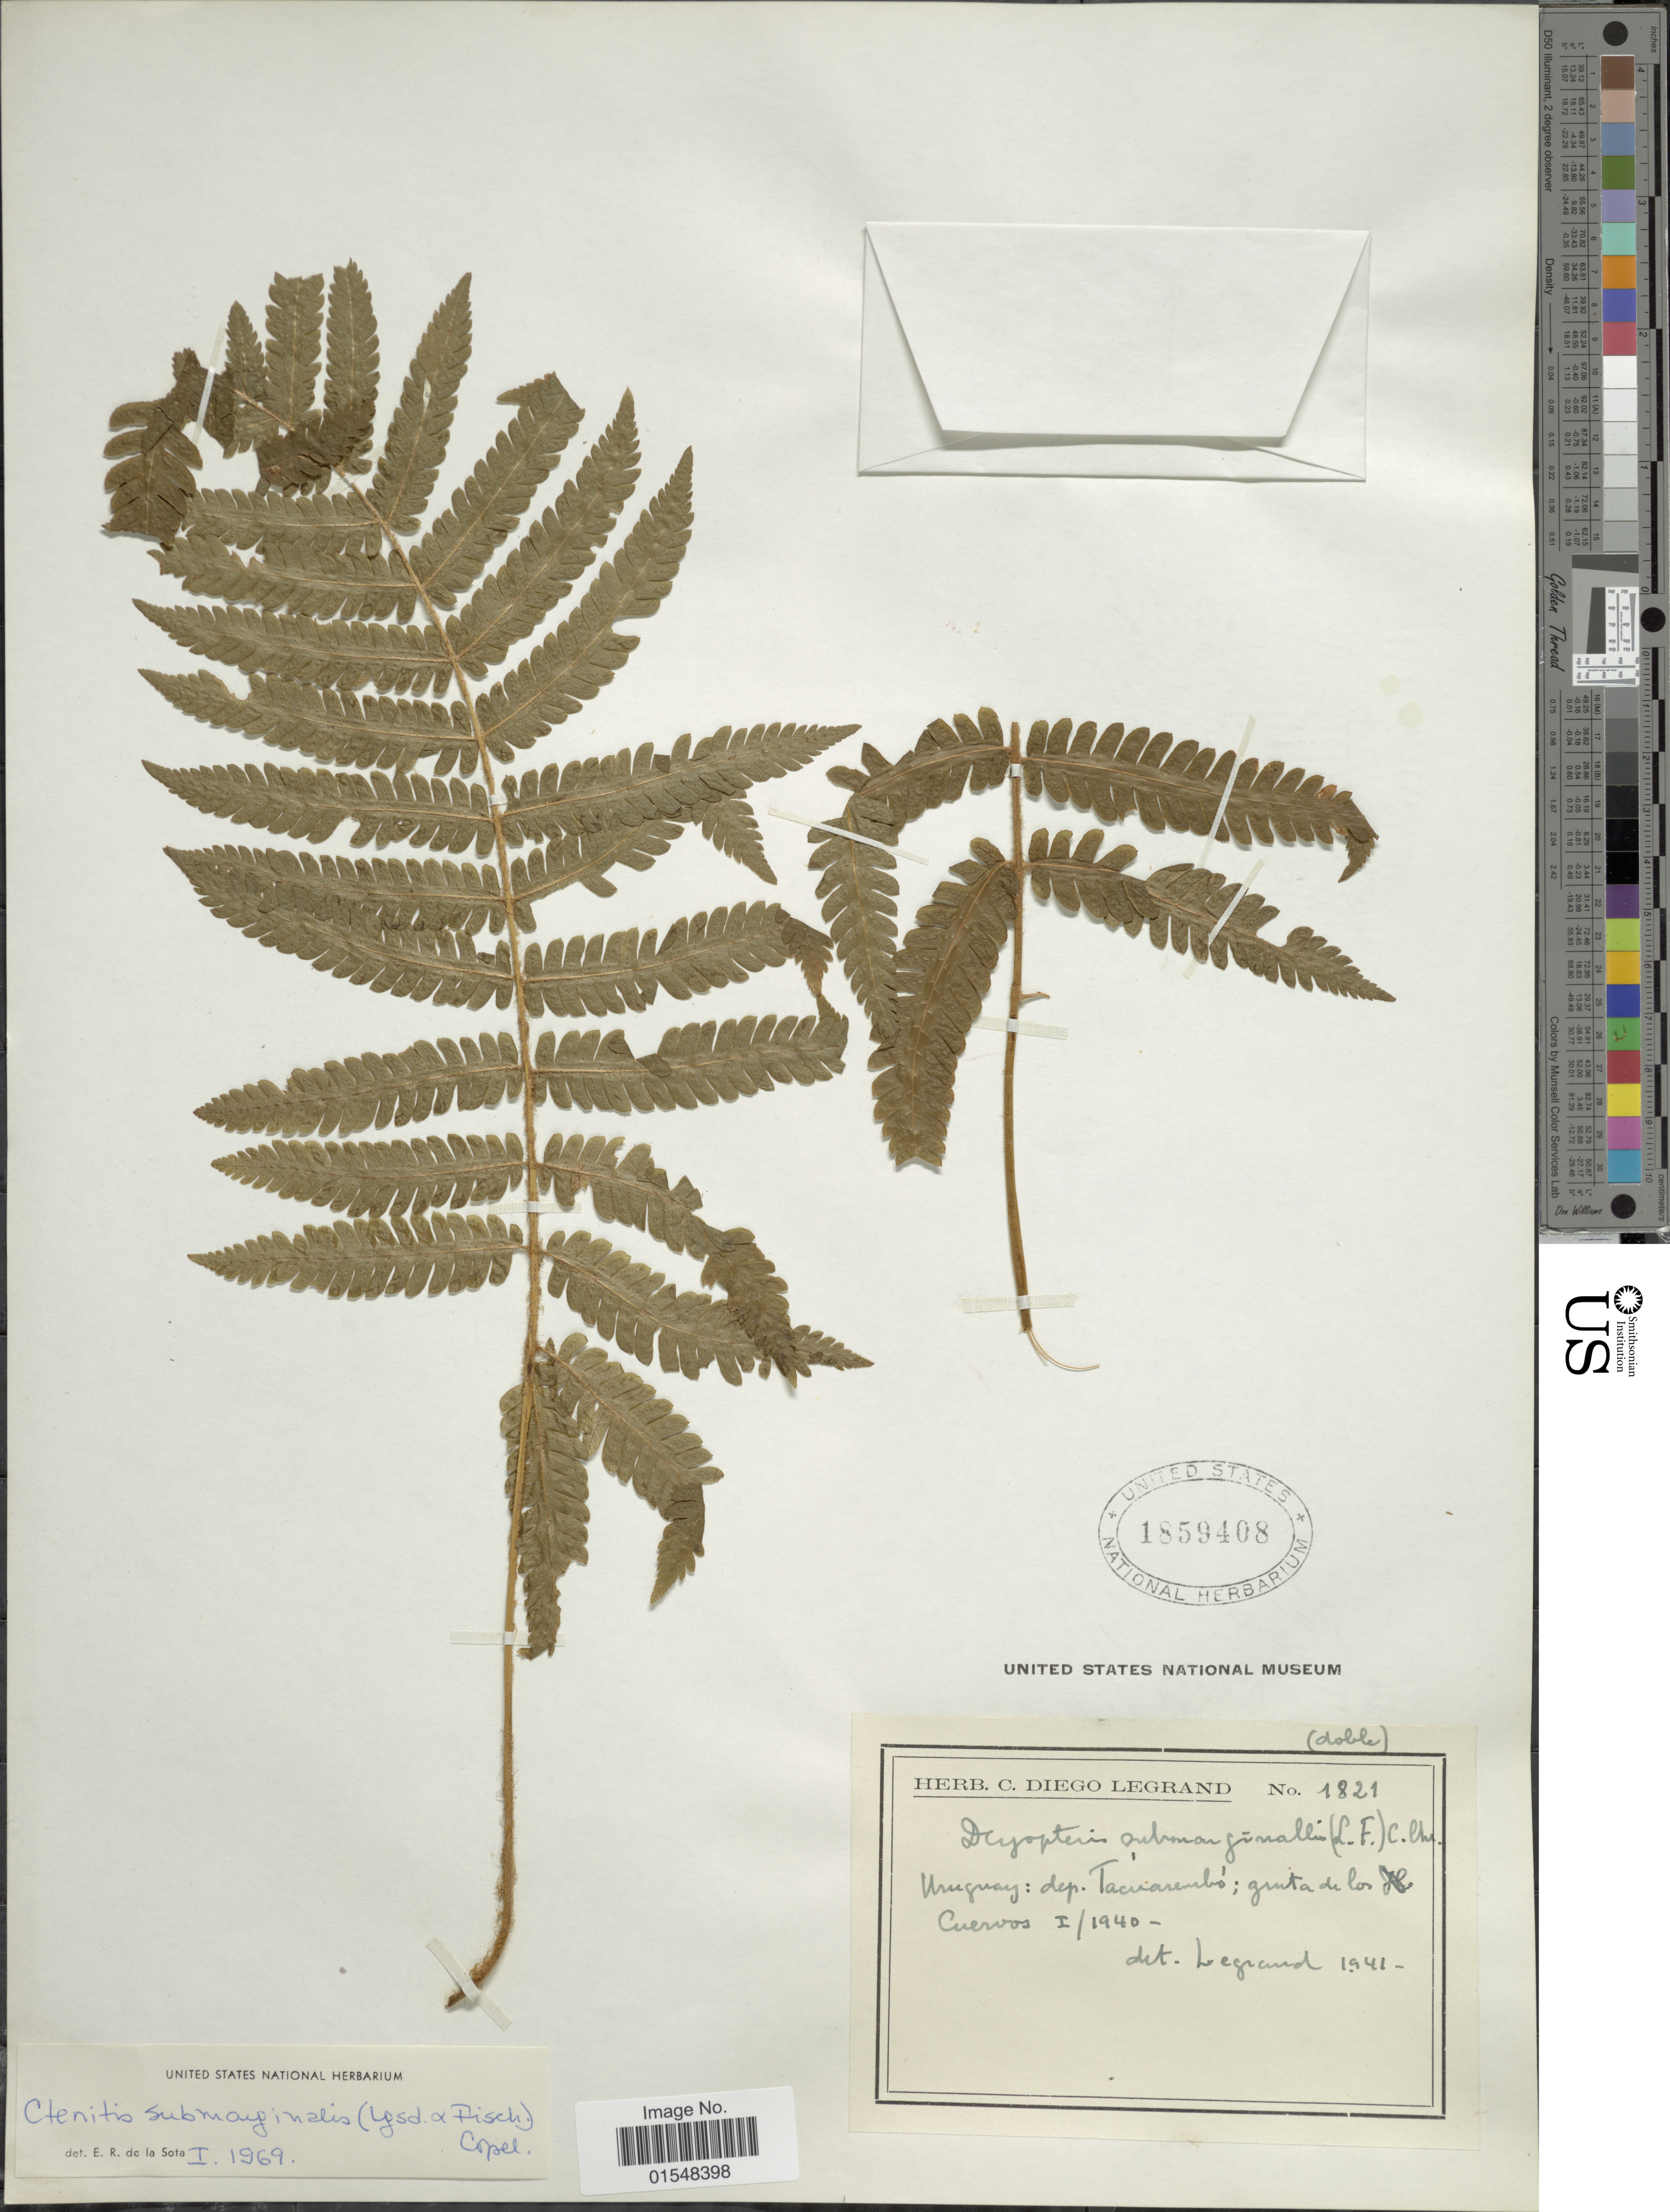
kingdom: Plantae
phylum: Tracheophyta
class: Polypodiopsida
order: Polypodiales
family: Dryopteridaceae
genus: Ctenitis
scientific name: Ctenitis submarginalis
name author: (Langsd. & Fisch.) Ching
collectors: ex herb. C. Diego Legrand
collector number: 1821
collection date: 1940-01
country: Uruguay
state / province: Tacuarembó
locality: Gruta de los Cuervos.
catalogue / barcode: US 1859408